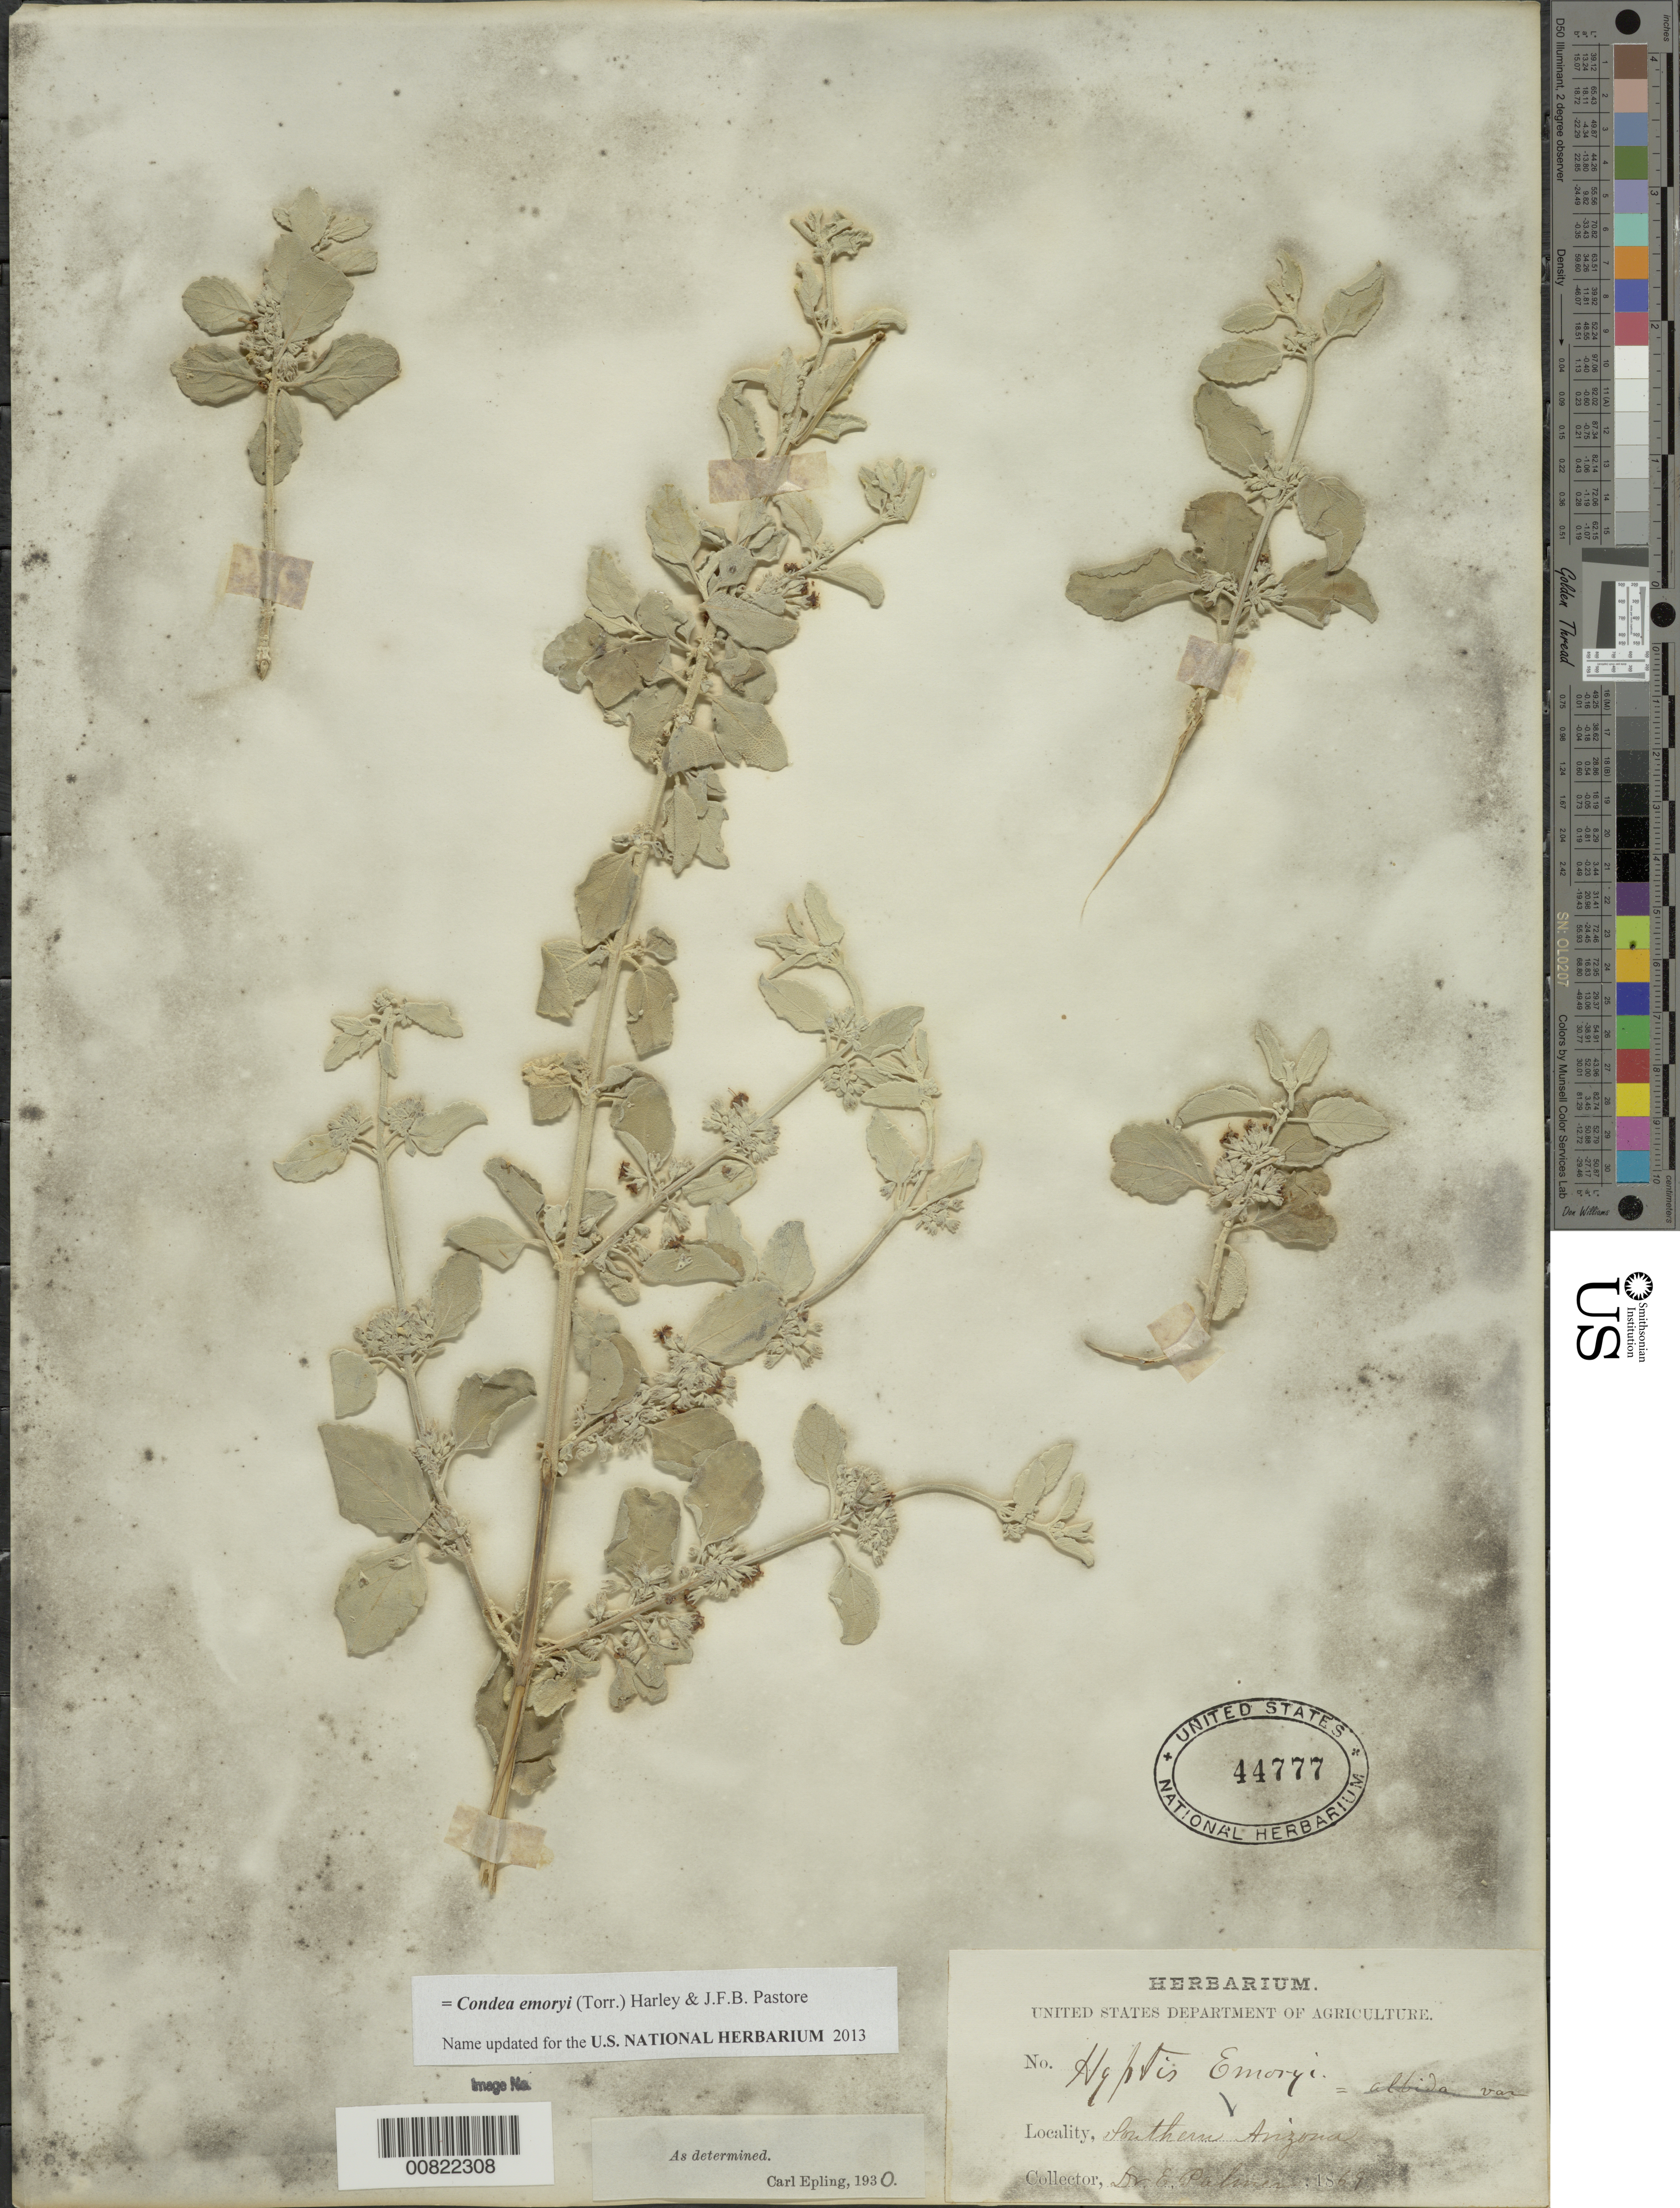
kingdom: Plantae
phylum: Tracheophyta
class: Magnoliopsida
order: Lamiales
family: Lamiaceae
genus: Condea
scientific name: Condea emoryi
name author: (Torr.) Harley & J.F.B. Pastore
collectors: E. Palmer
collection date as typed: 1869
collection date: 1869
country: United States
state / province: Arizona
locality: Southern Arizona.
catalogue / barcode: US 44777